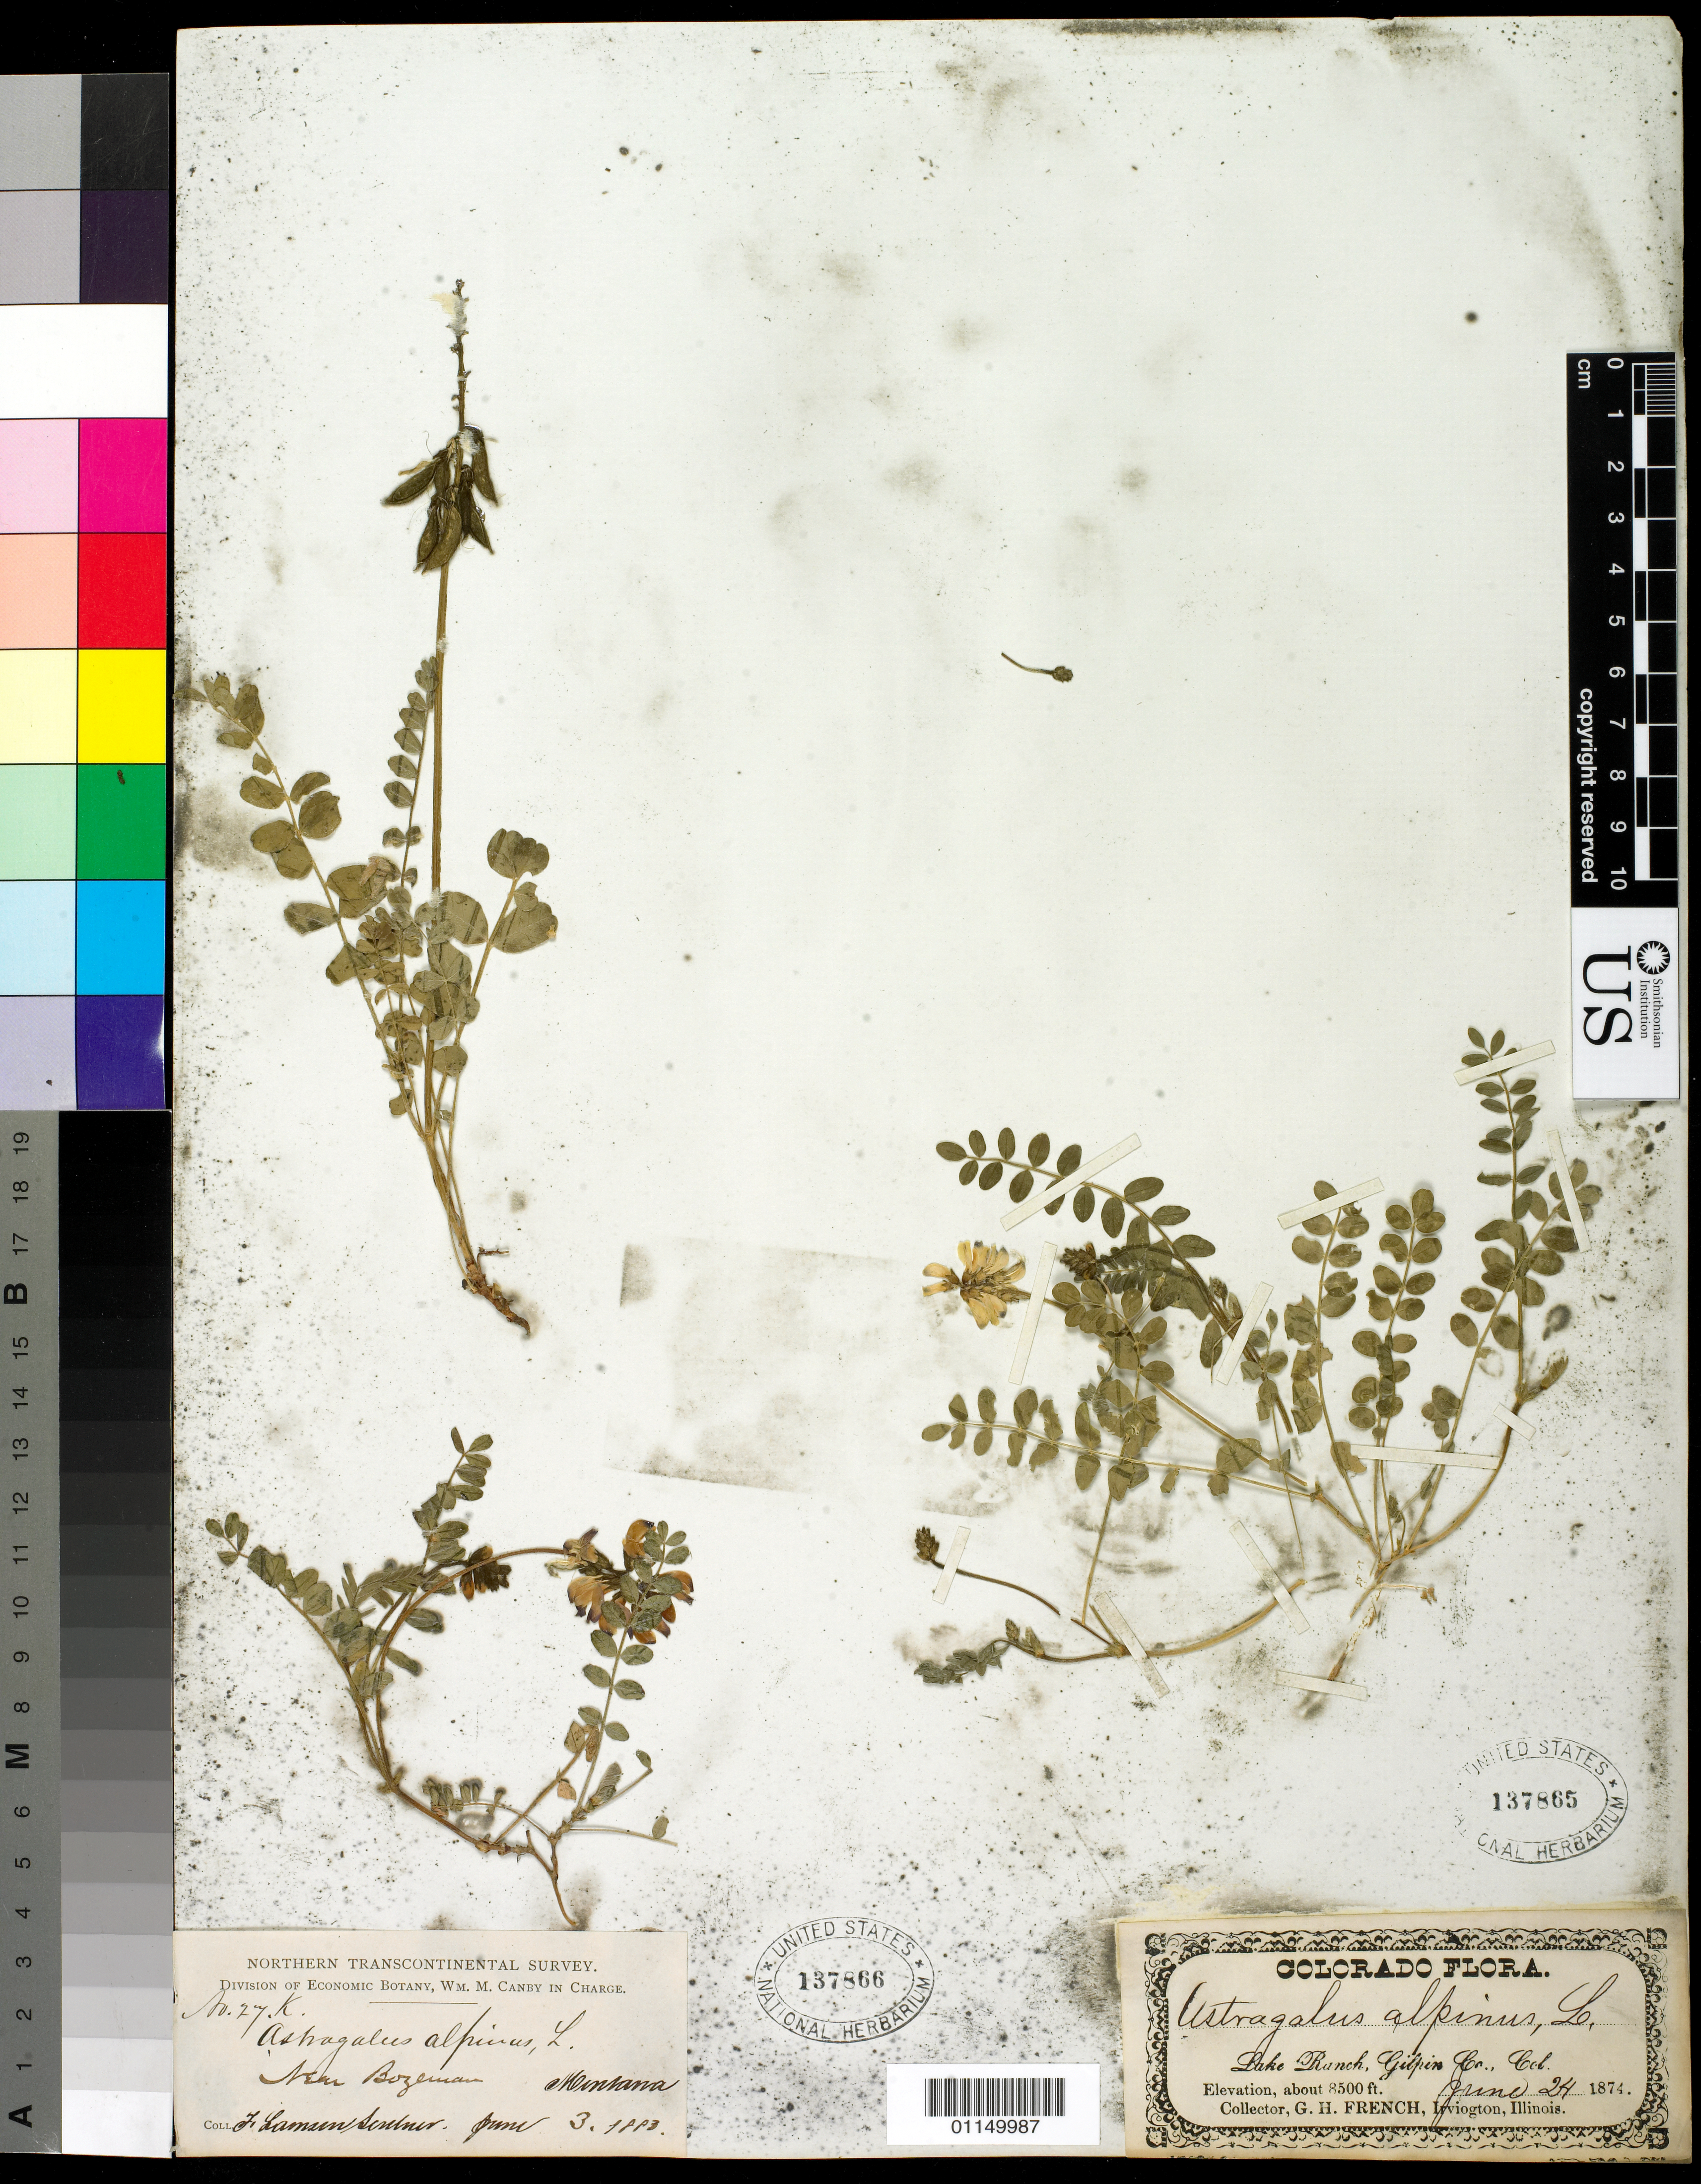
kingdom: Plantae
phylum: Tracheophyta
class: Magnoliopsida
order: Fabales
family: Fabaceae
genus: Astragalus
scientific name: Astragalus alpinus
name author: L.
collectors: F. L. Scribner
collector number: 27k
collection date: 1883-06-03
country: United States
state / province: Montana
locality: Near Bozeman.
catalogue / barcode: US 137866